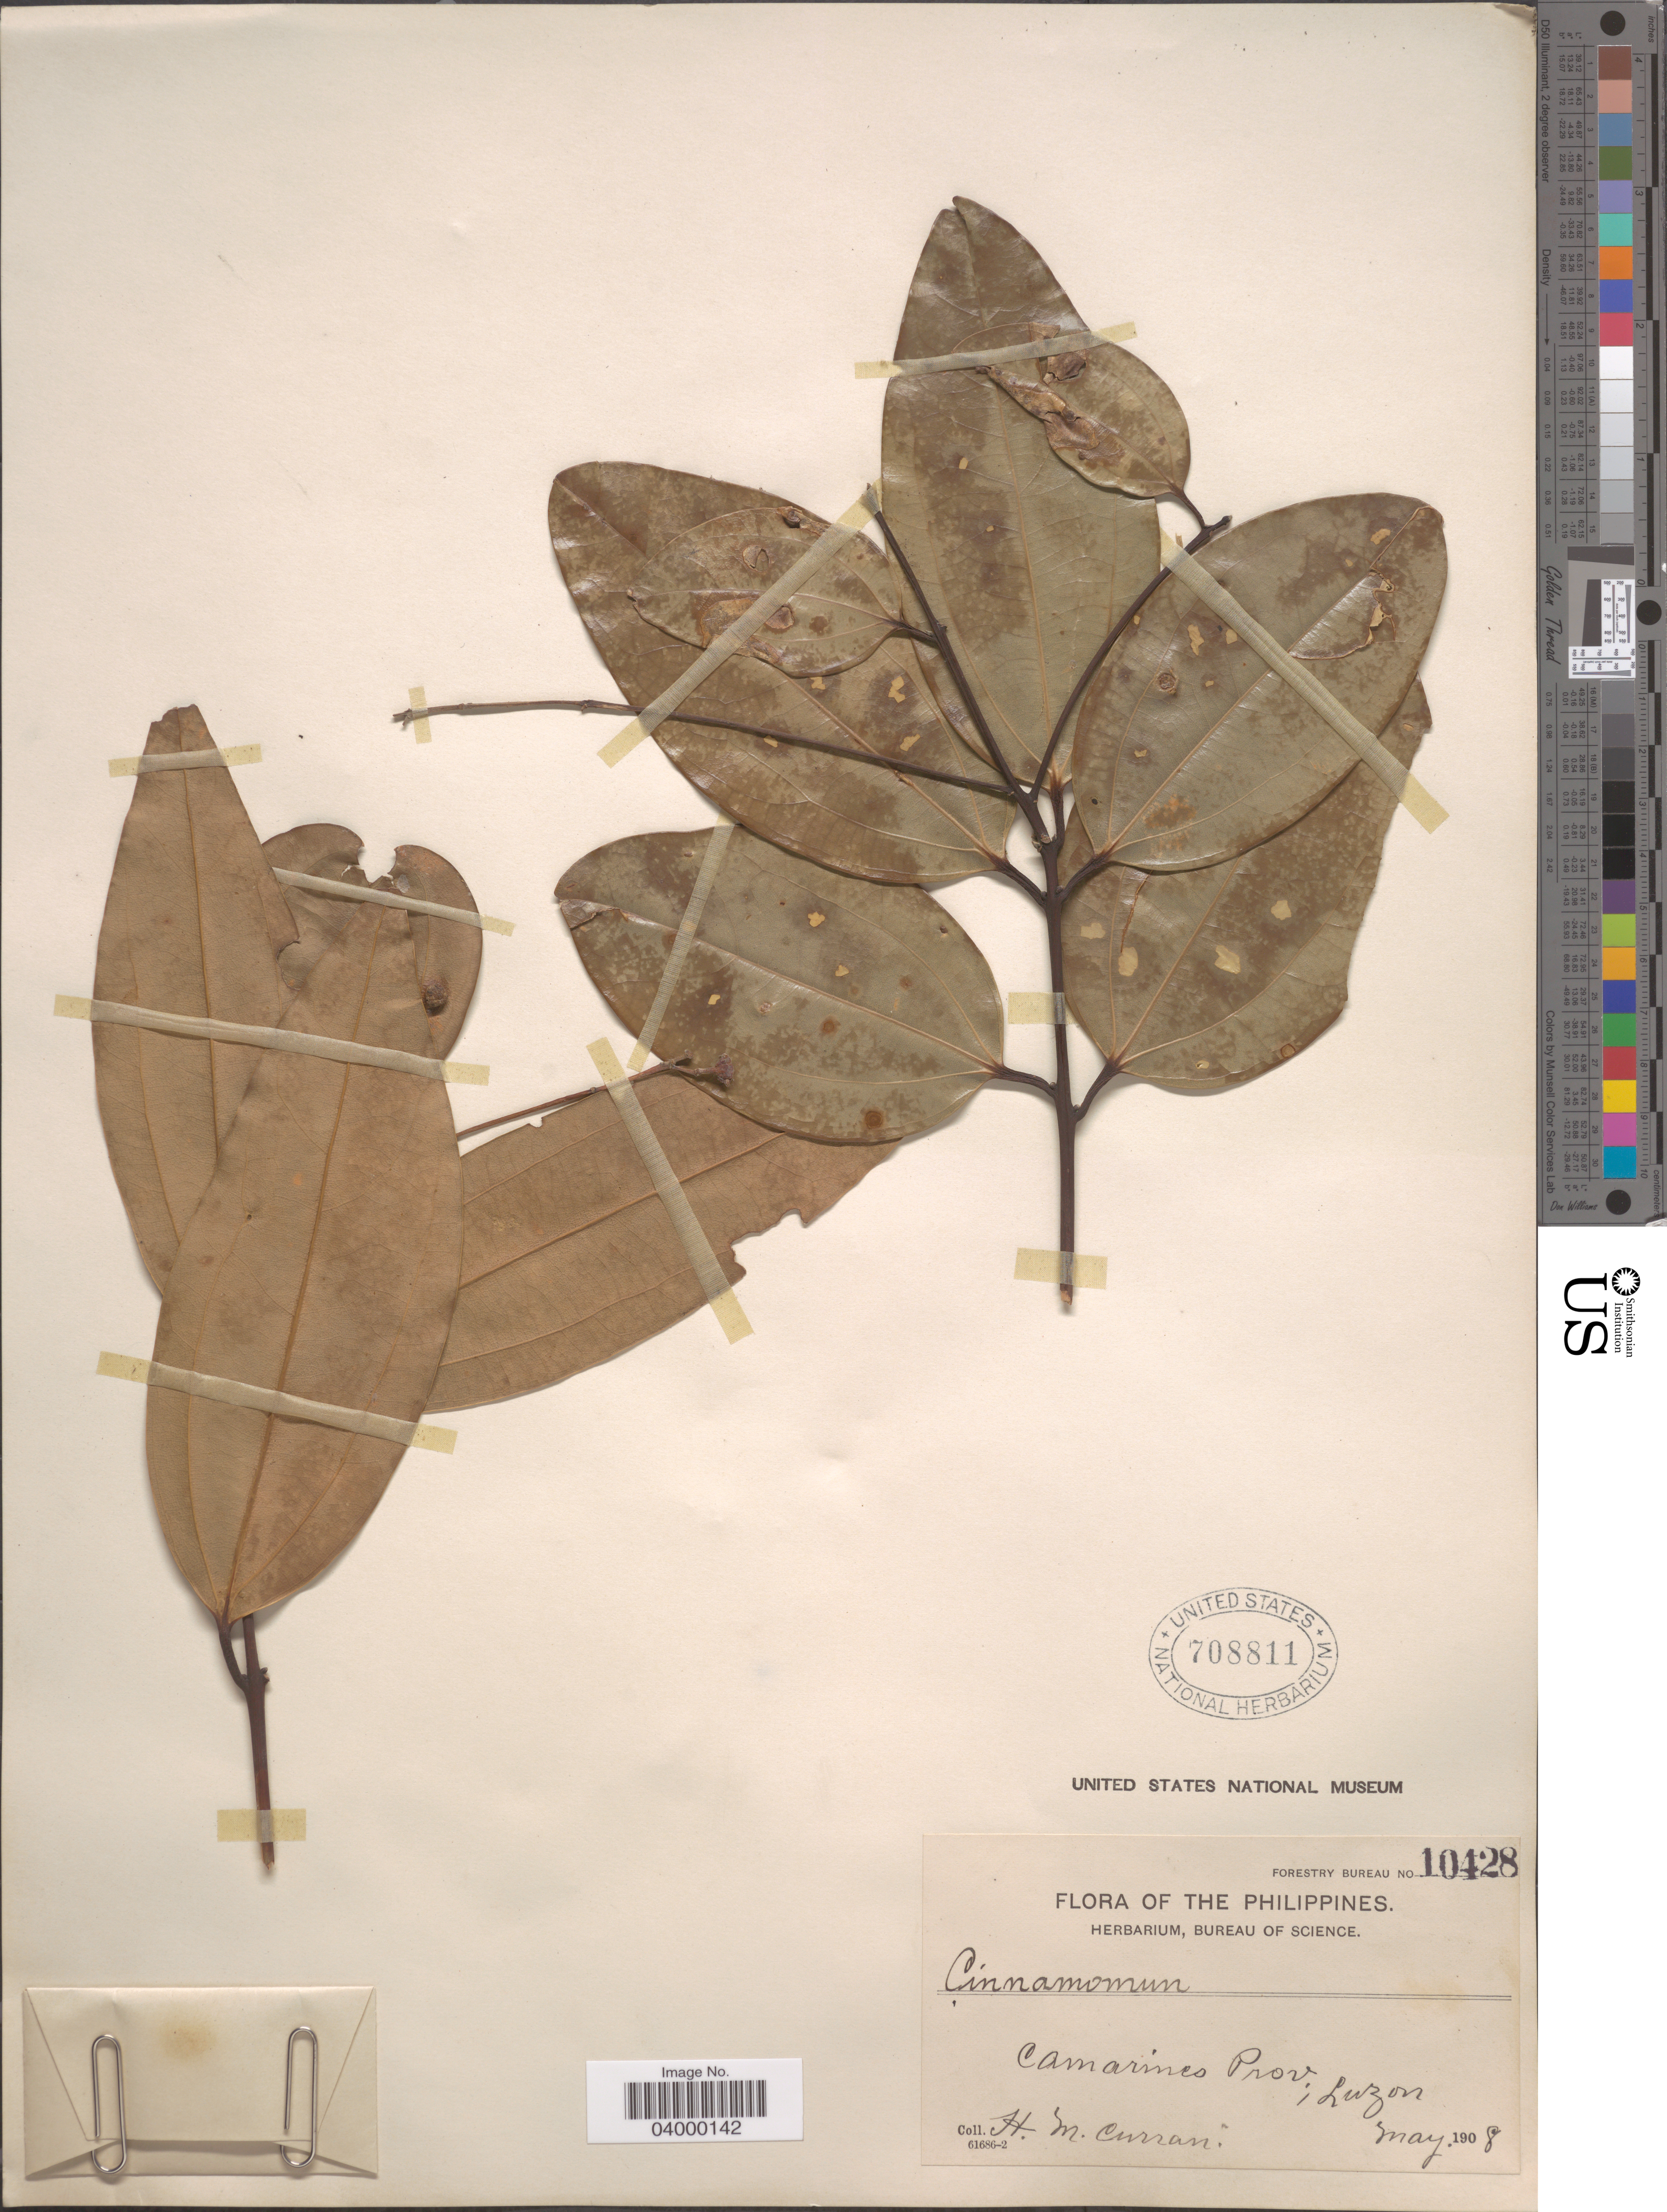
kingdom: Plantae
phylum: Tracheophyta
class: Magnoliopsida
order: Laurales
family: Lauraceae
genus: Cinnamomum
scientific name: Cinnamomum sp.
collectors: H. M. Curran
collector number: Forestry Bureau 10428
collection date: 1908-05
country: Philippines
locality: Camarines Prov., Luzon.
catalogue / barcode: US 708811